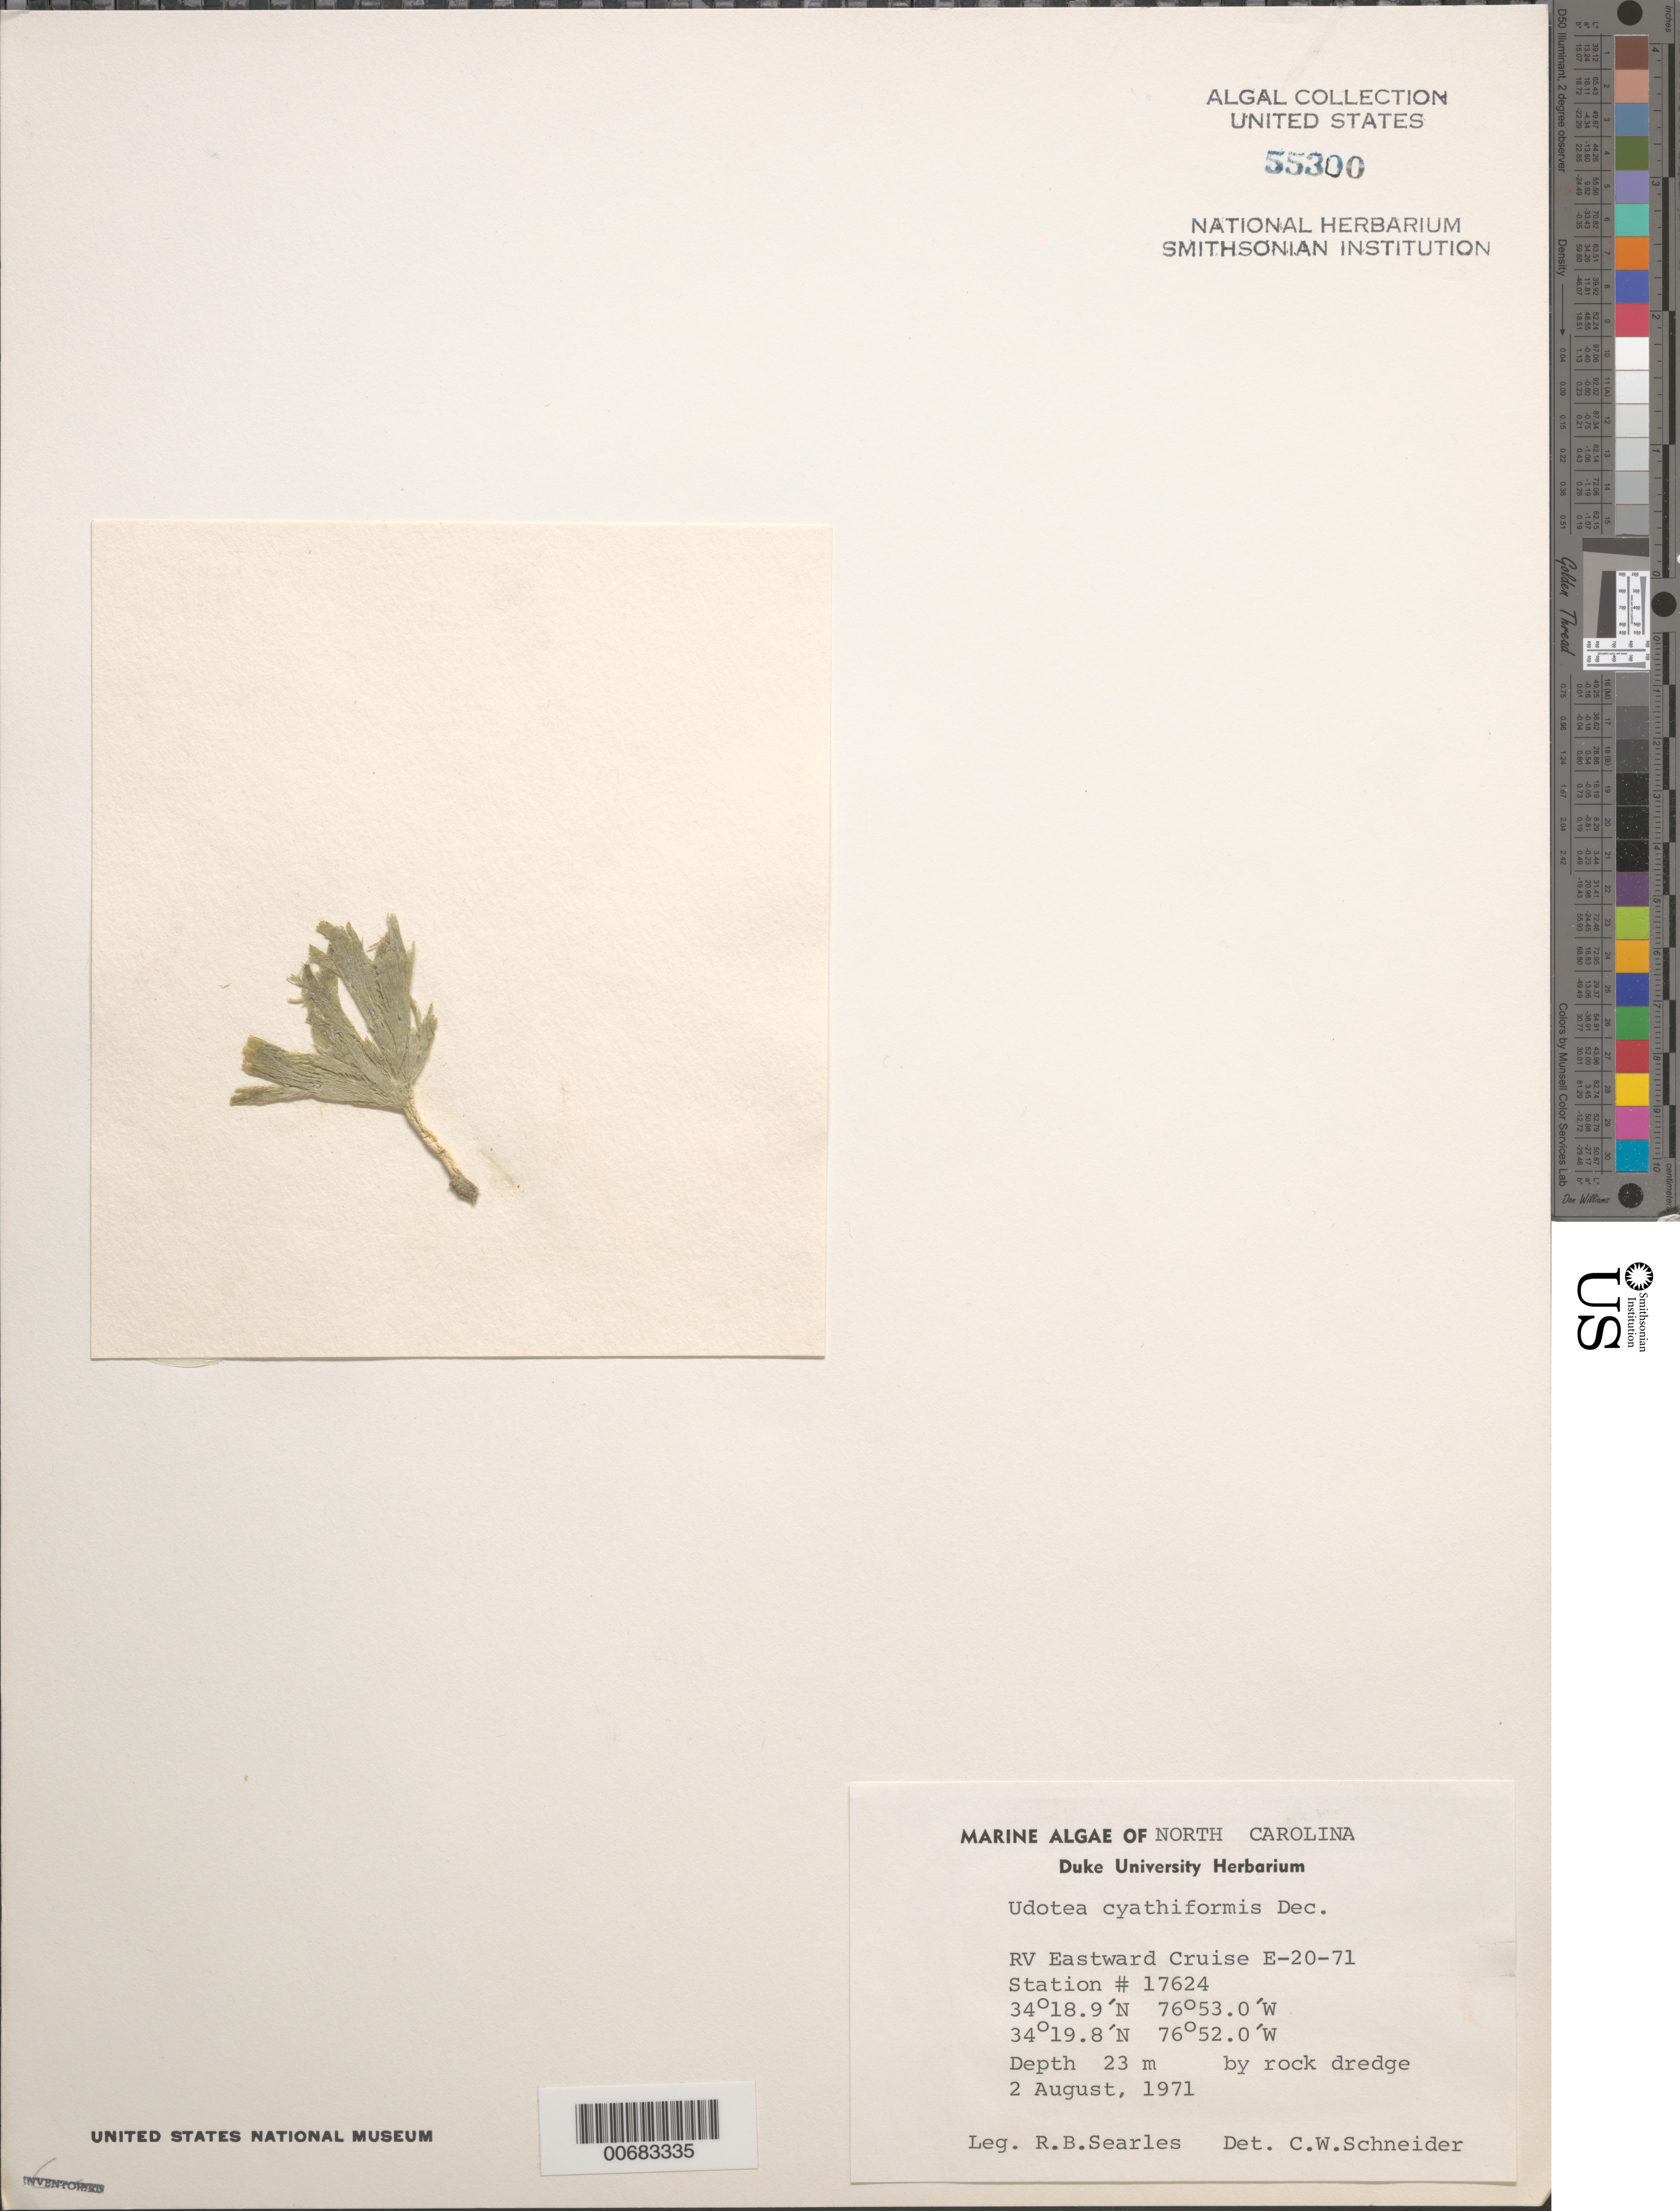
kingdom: Plantae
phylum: Chlorophyta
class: Ulvophyceae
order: Bryopsidales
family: Udoteaceae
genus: Udotea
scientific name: Udotea cyathiformis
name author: Decne.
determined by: Schneider, C. W.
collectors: R. Searles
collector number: station 17624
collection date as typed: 02 Aug 1971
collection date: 1971-08-02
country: United States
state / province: North Carolina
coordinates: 34 deg. 18.9' N, 076 deg. 53.0' W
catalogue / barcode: US 55300